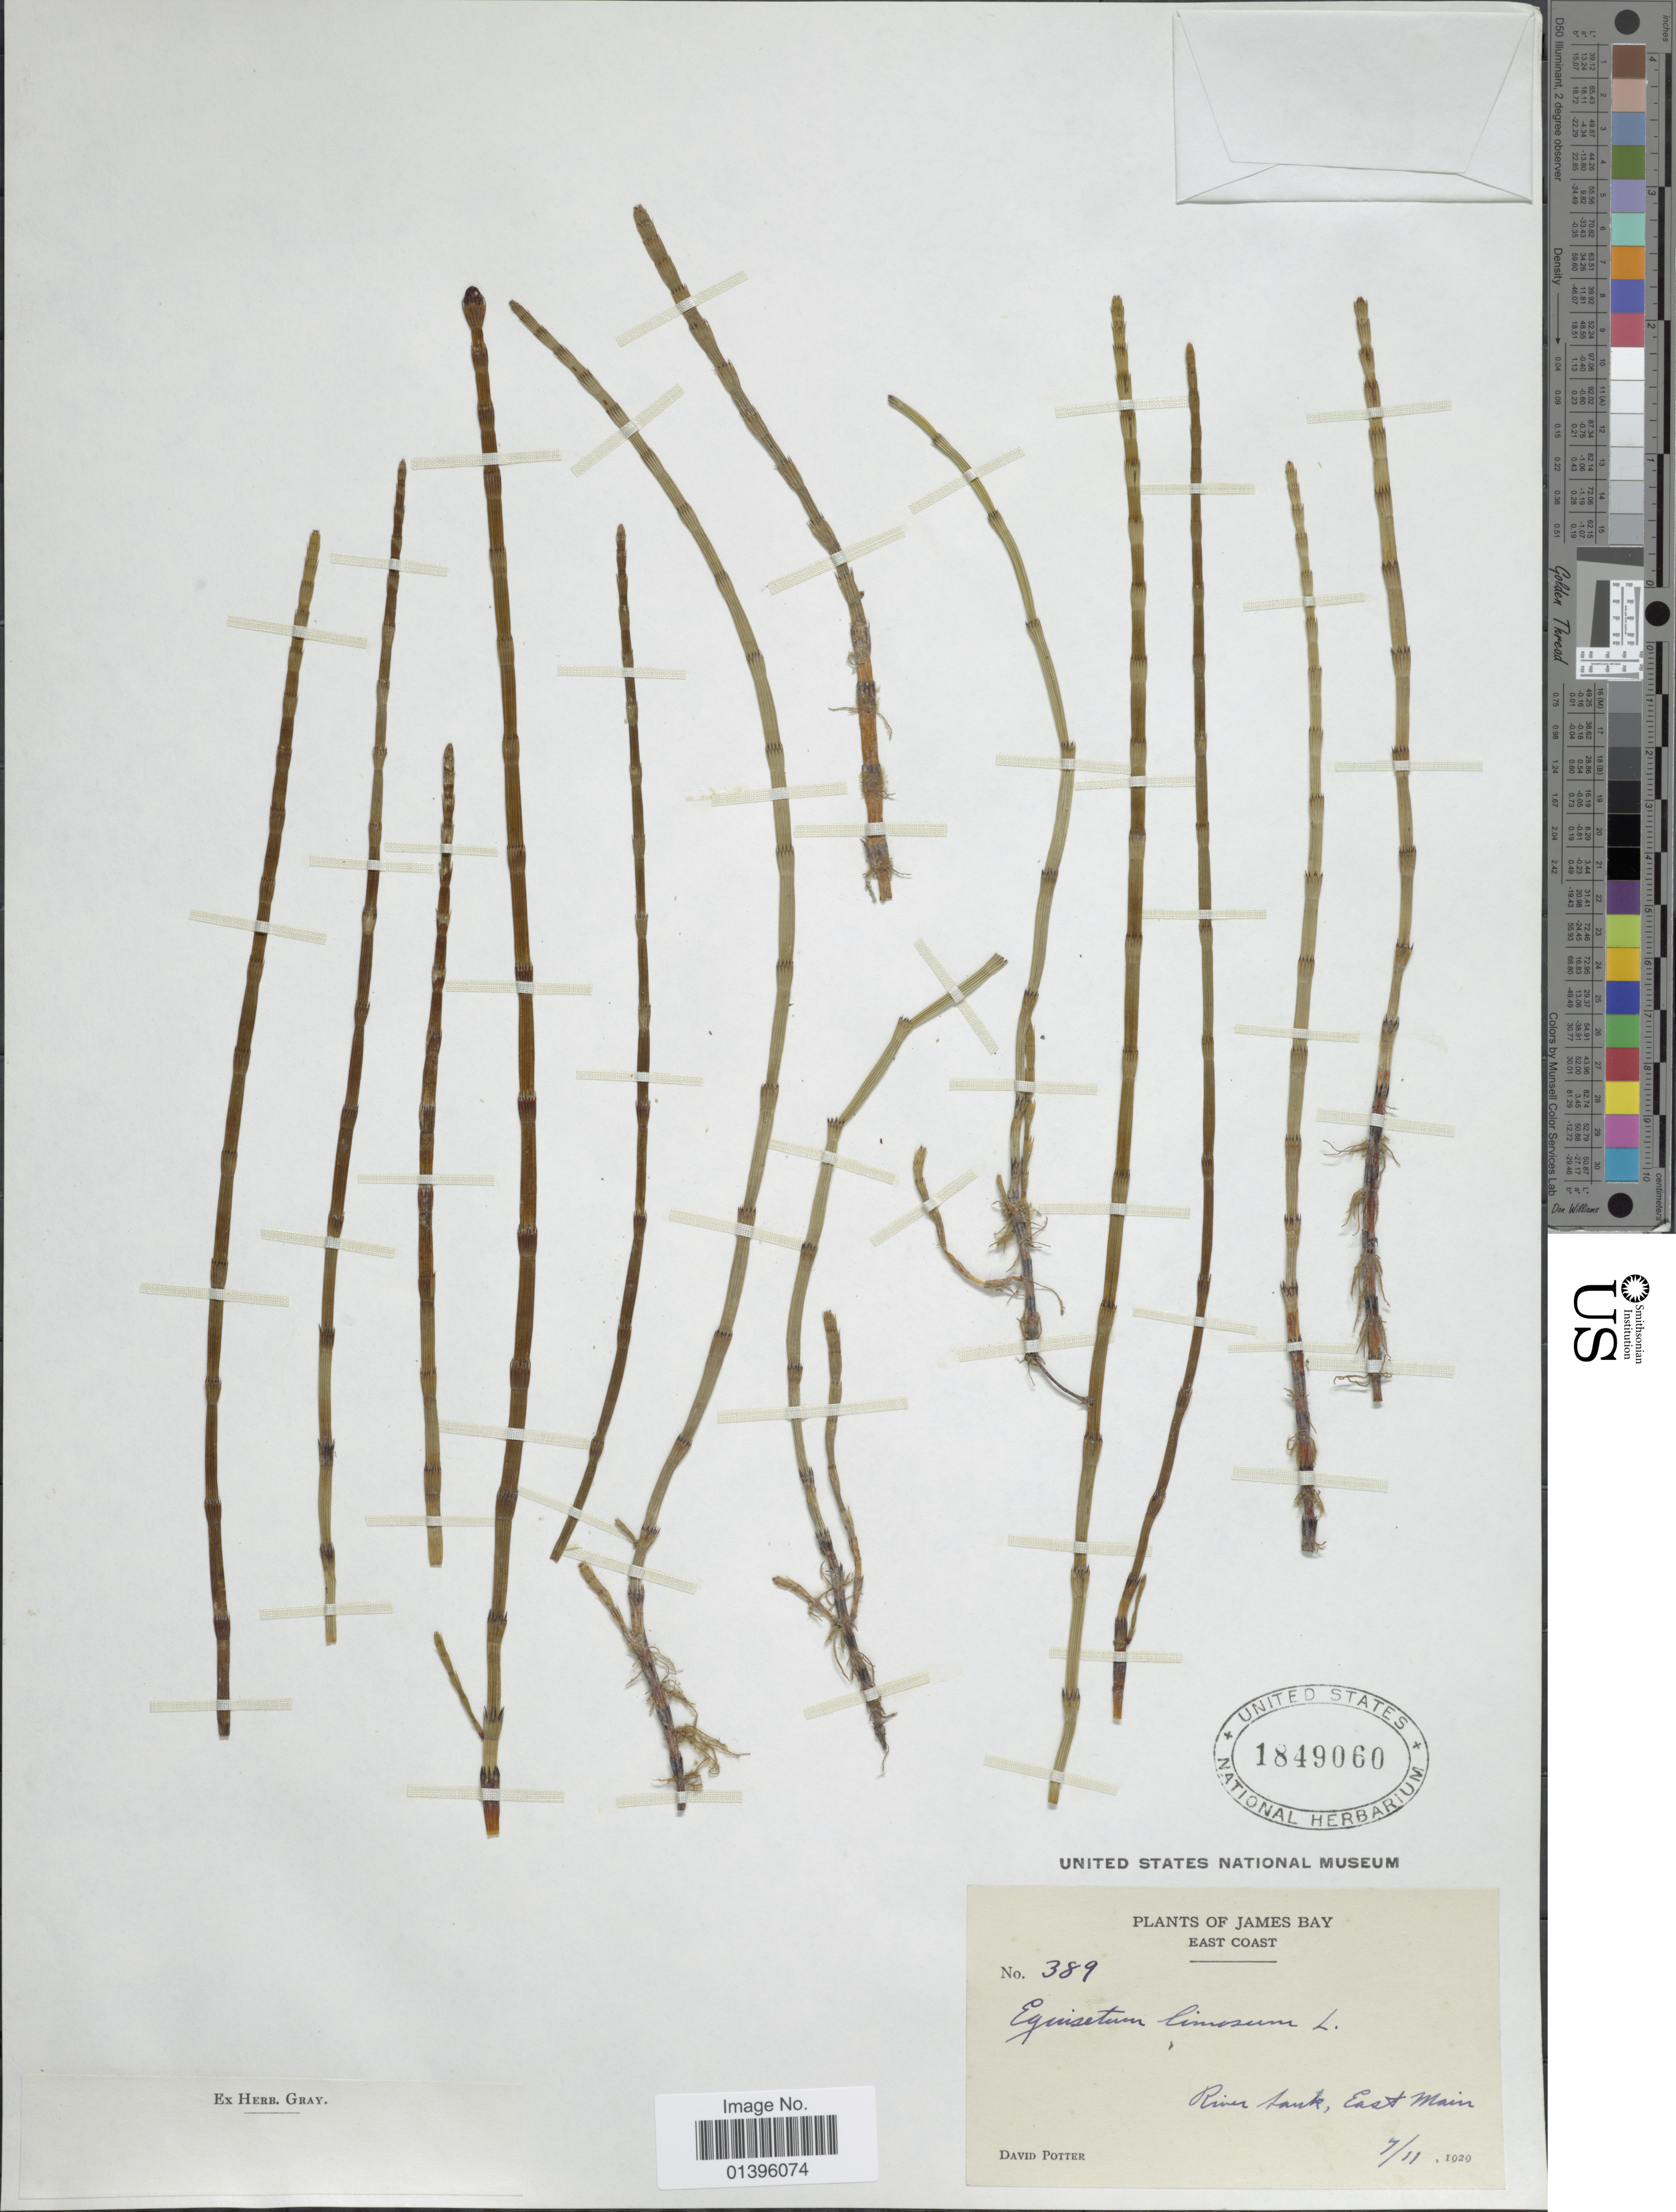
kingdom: Plantae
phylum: Tracheophyta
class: Polypodiopsida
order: Equisetales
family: Equisetaceae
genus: Equisetum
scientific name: Equisetum fluviatile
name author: L.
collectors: D. Potter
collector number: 389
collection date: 1929-07-11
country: United States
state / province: Maine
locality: James Bay, East Coast. River bank, East Main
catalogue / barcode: US 1849060